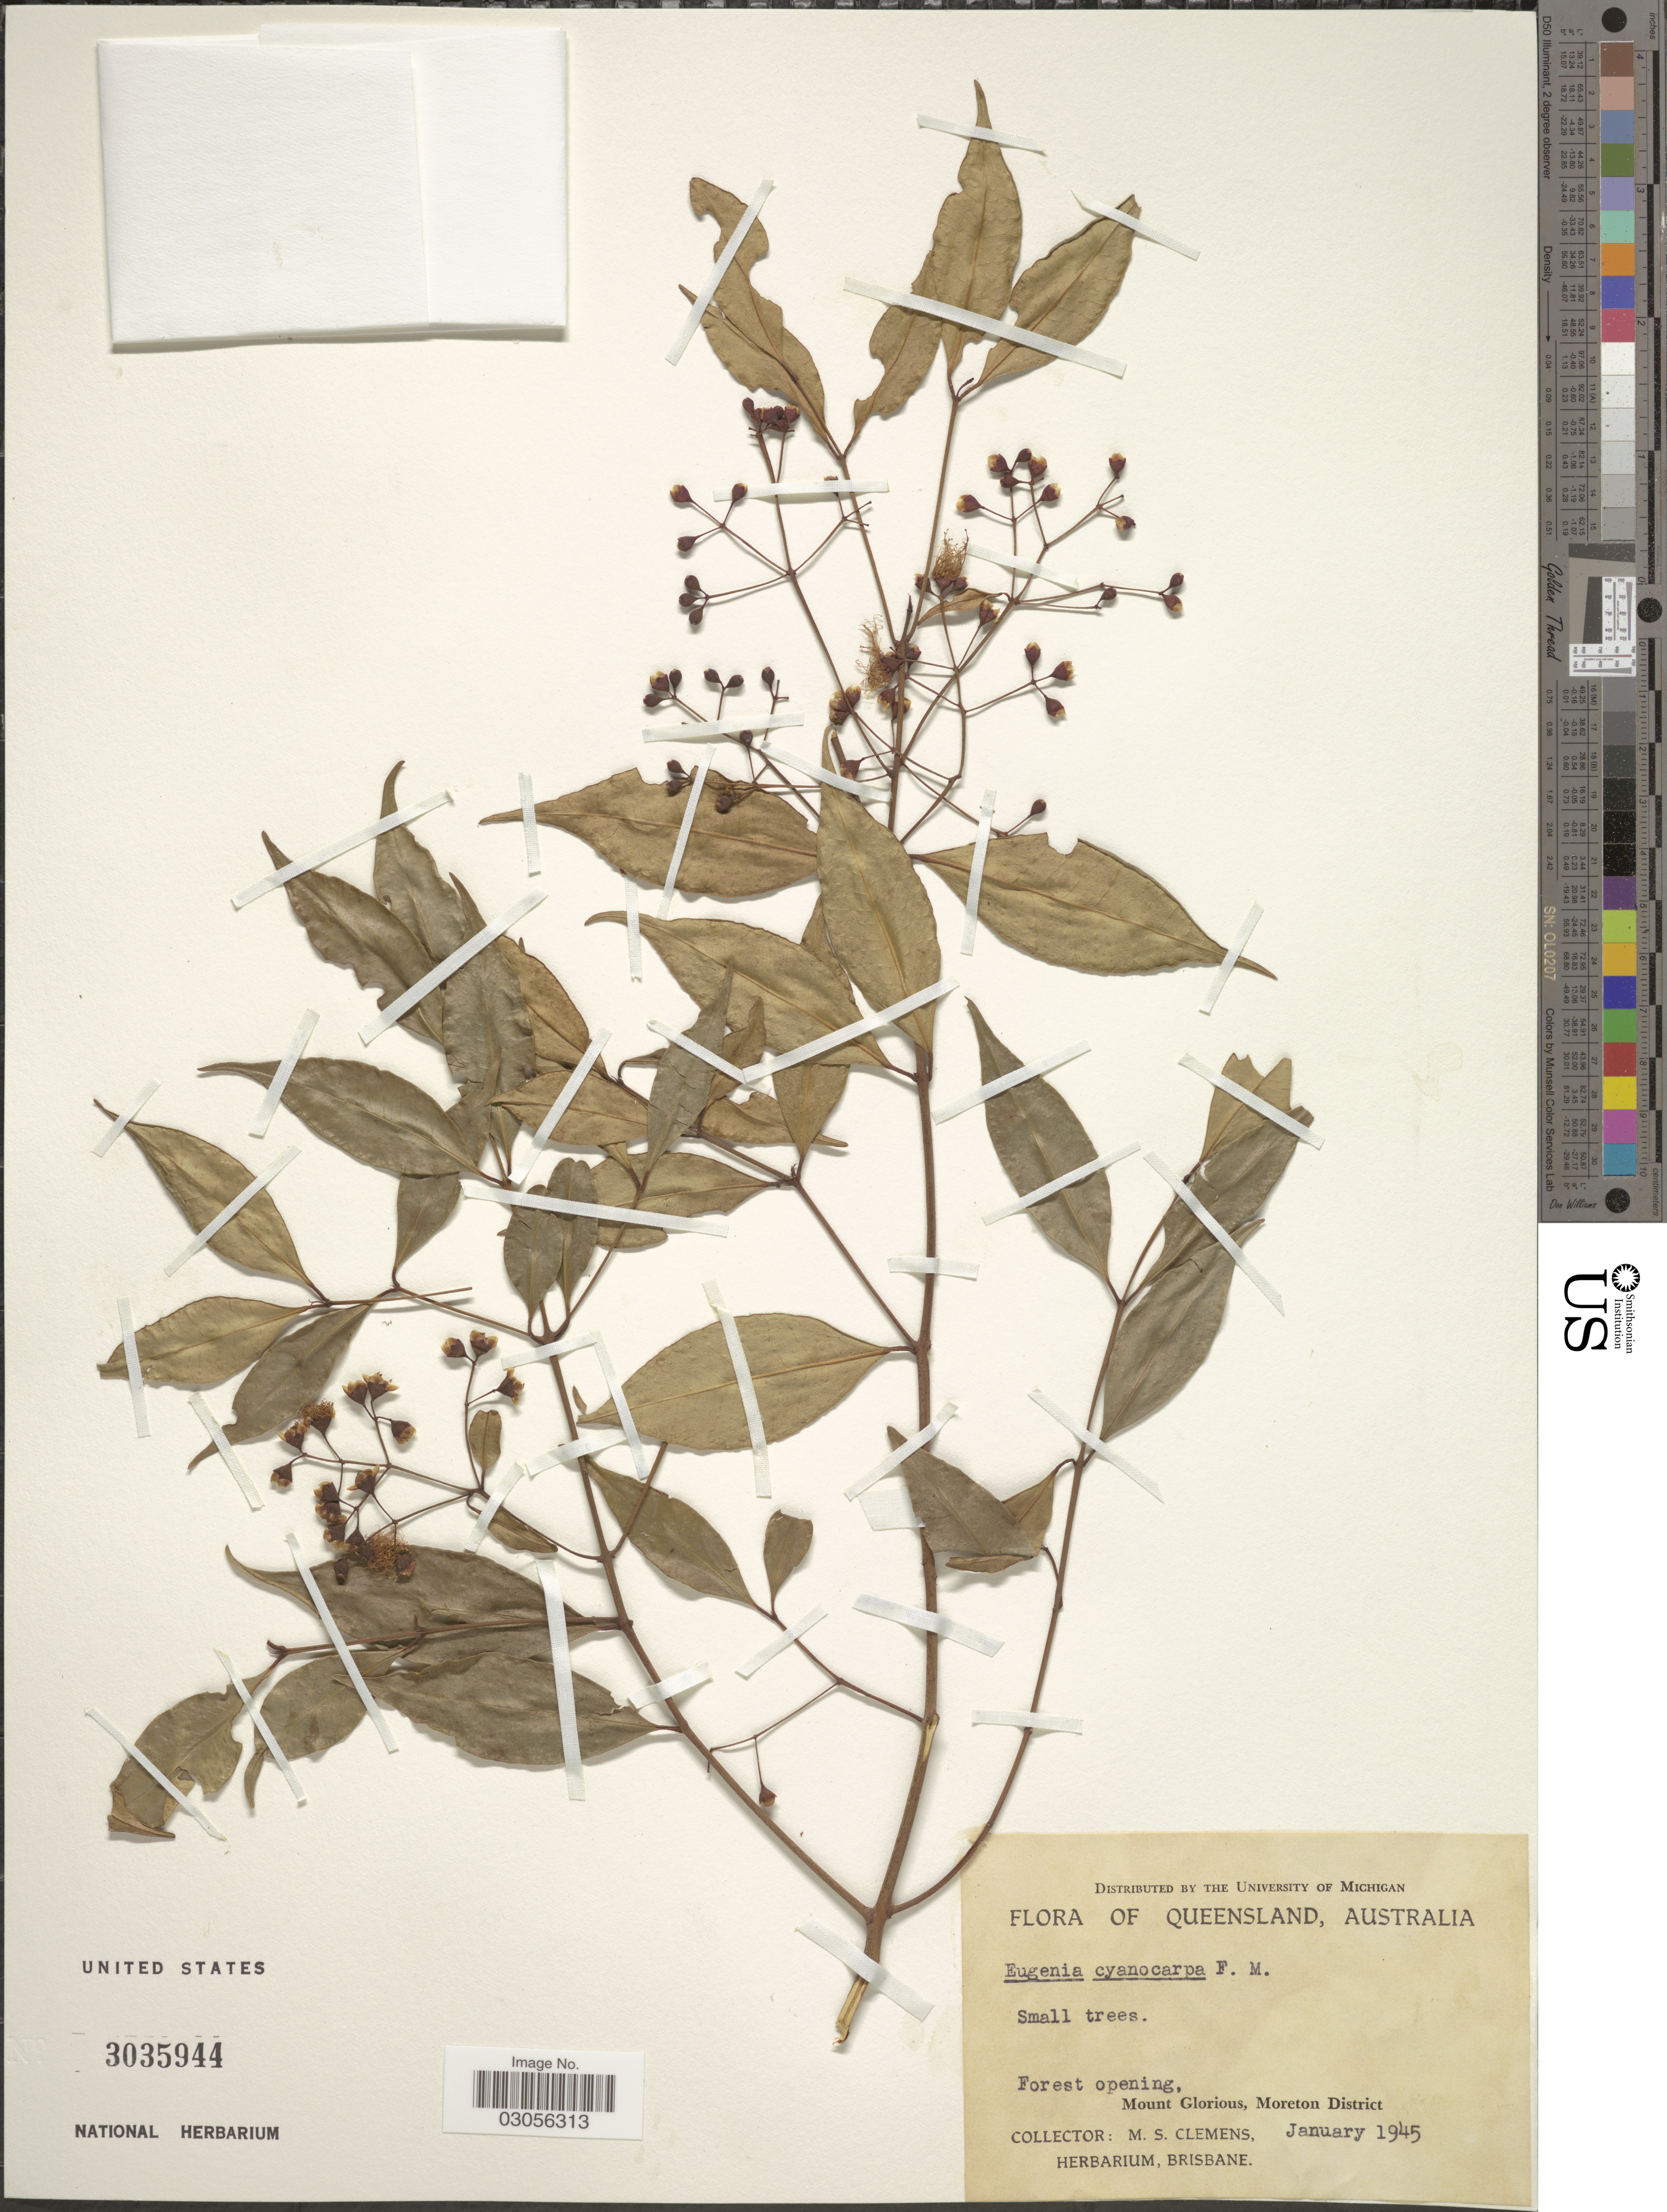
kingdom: Plantae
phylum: Tracheophyta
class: Magnoliopsida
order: Myrtales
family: Myrtaceae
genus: Syzygium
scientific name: Syzygium oleosum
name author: (F. Muell.) B. Hyland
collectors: M. S. Clemens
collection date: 1945-01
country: Australia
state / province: Queensland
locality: Forest opening, Mount Glorious, Moreton District.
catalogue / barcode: US 3035944